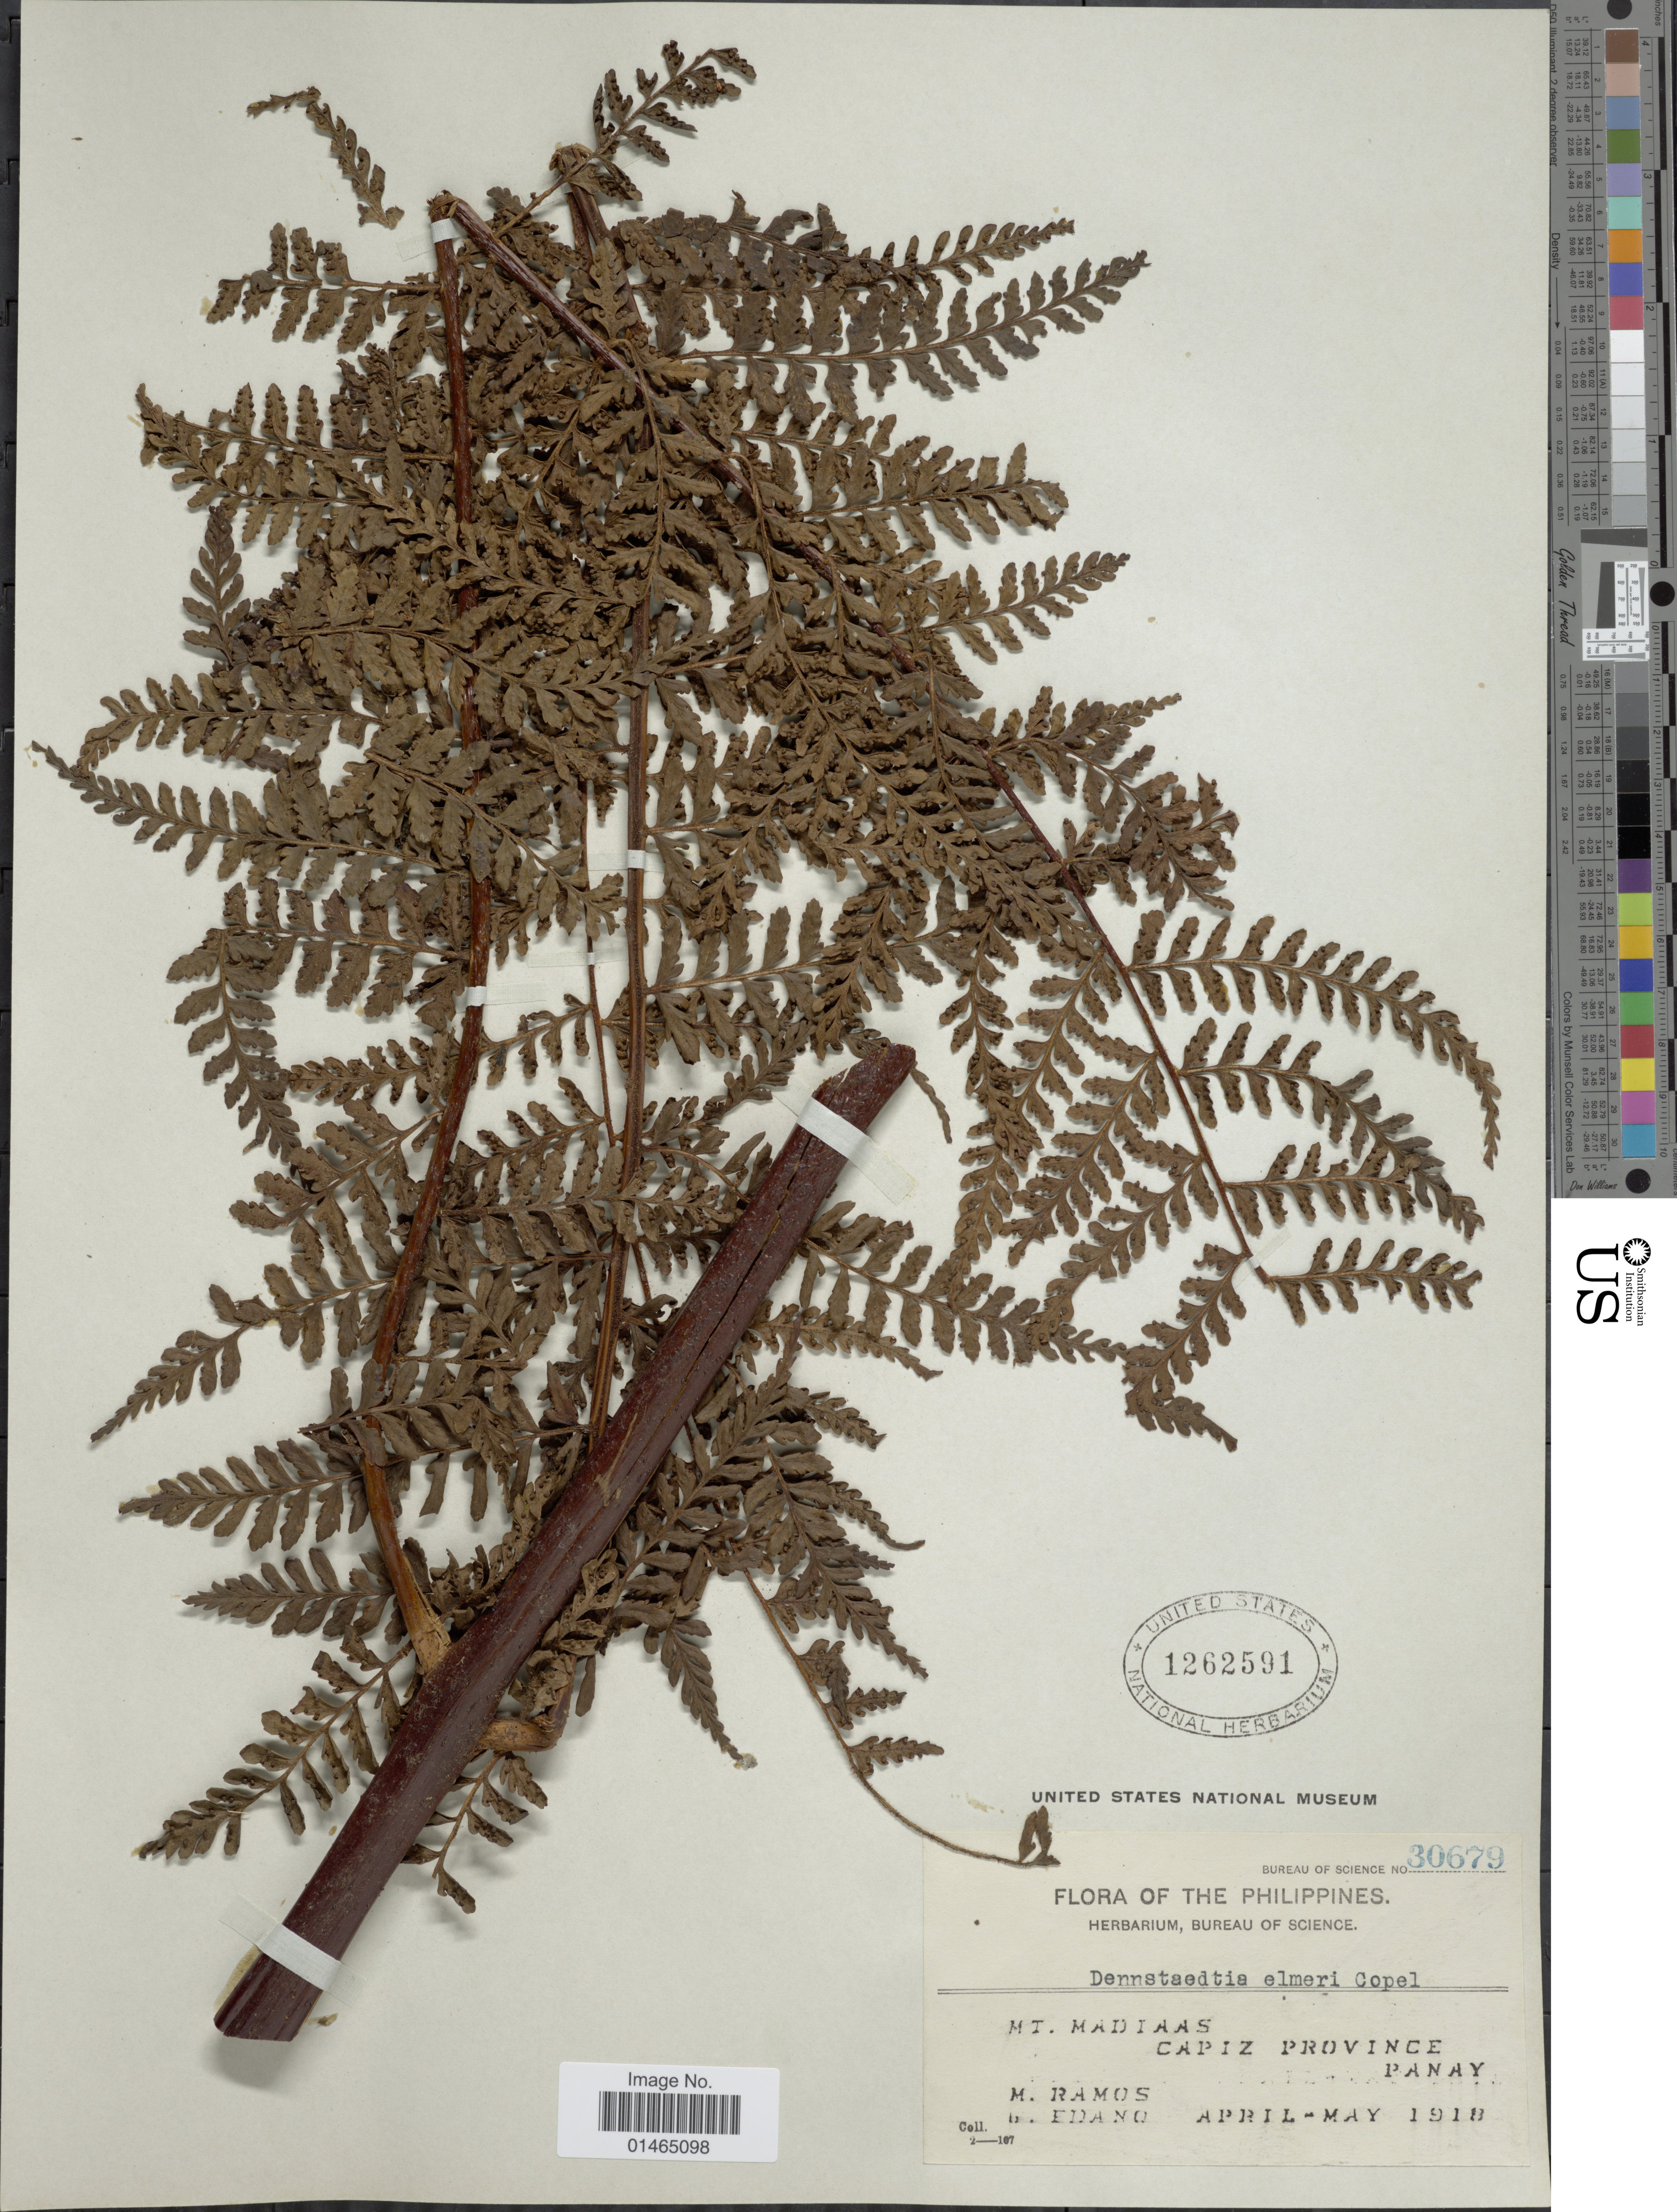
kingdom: Plantae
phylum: Tracheophyta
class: Polypodiopsida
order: Polypodiales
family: Dennstaedtiaceae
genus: Dennstaedtia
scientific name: Dennstaedtia elmeri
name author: Copel. in Elmer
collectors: M. Ramos & G. Edaño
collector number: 30679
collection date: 1918-04/1918-05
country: Philippines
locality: Mt. Madiaas. Capiz Province. Panay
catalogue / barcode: US 1262591